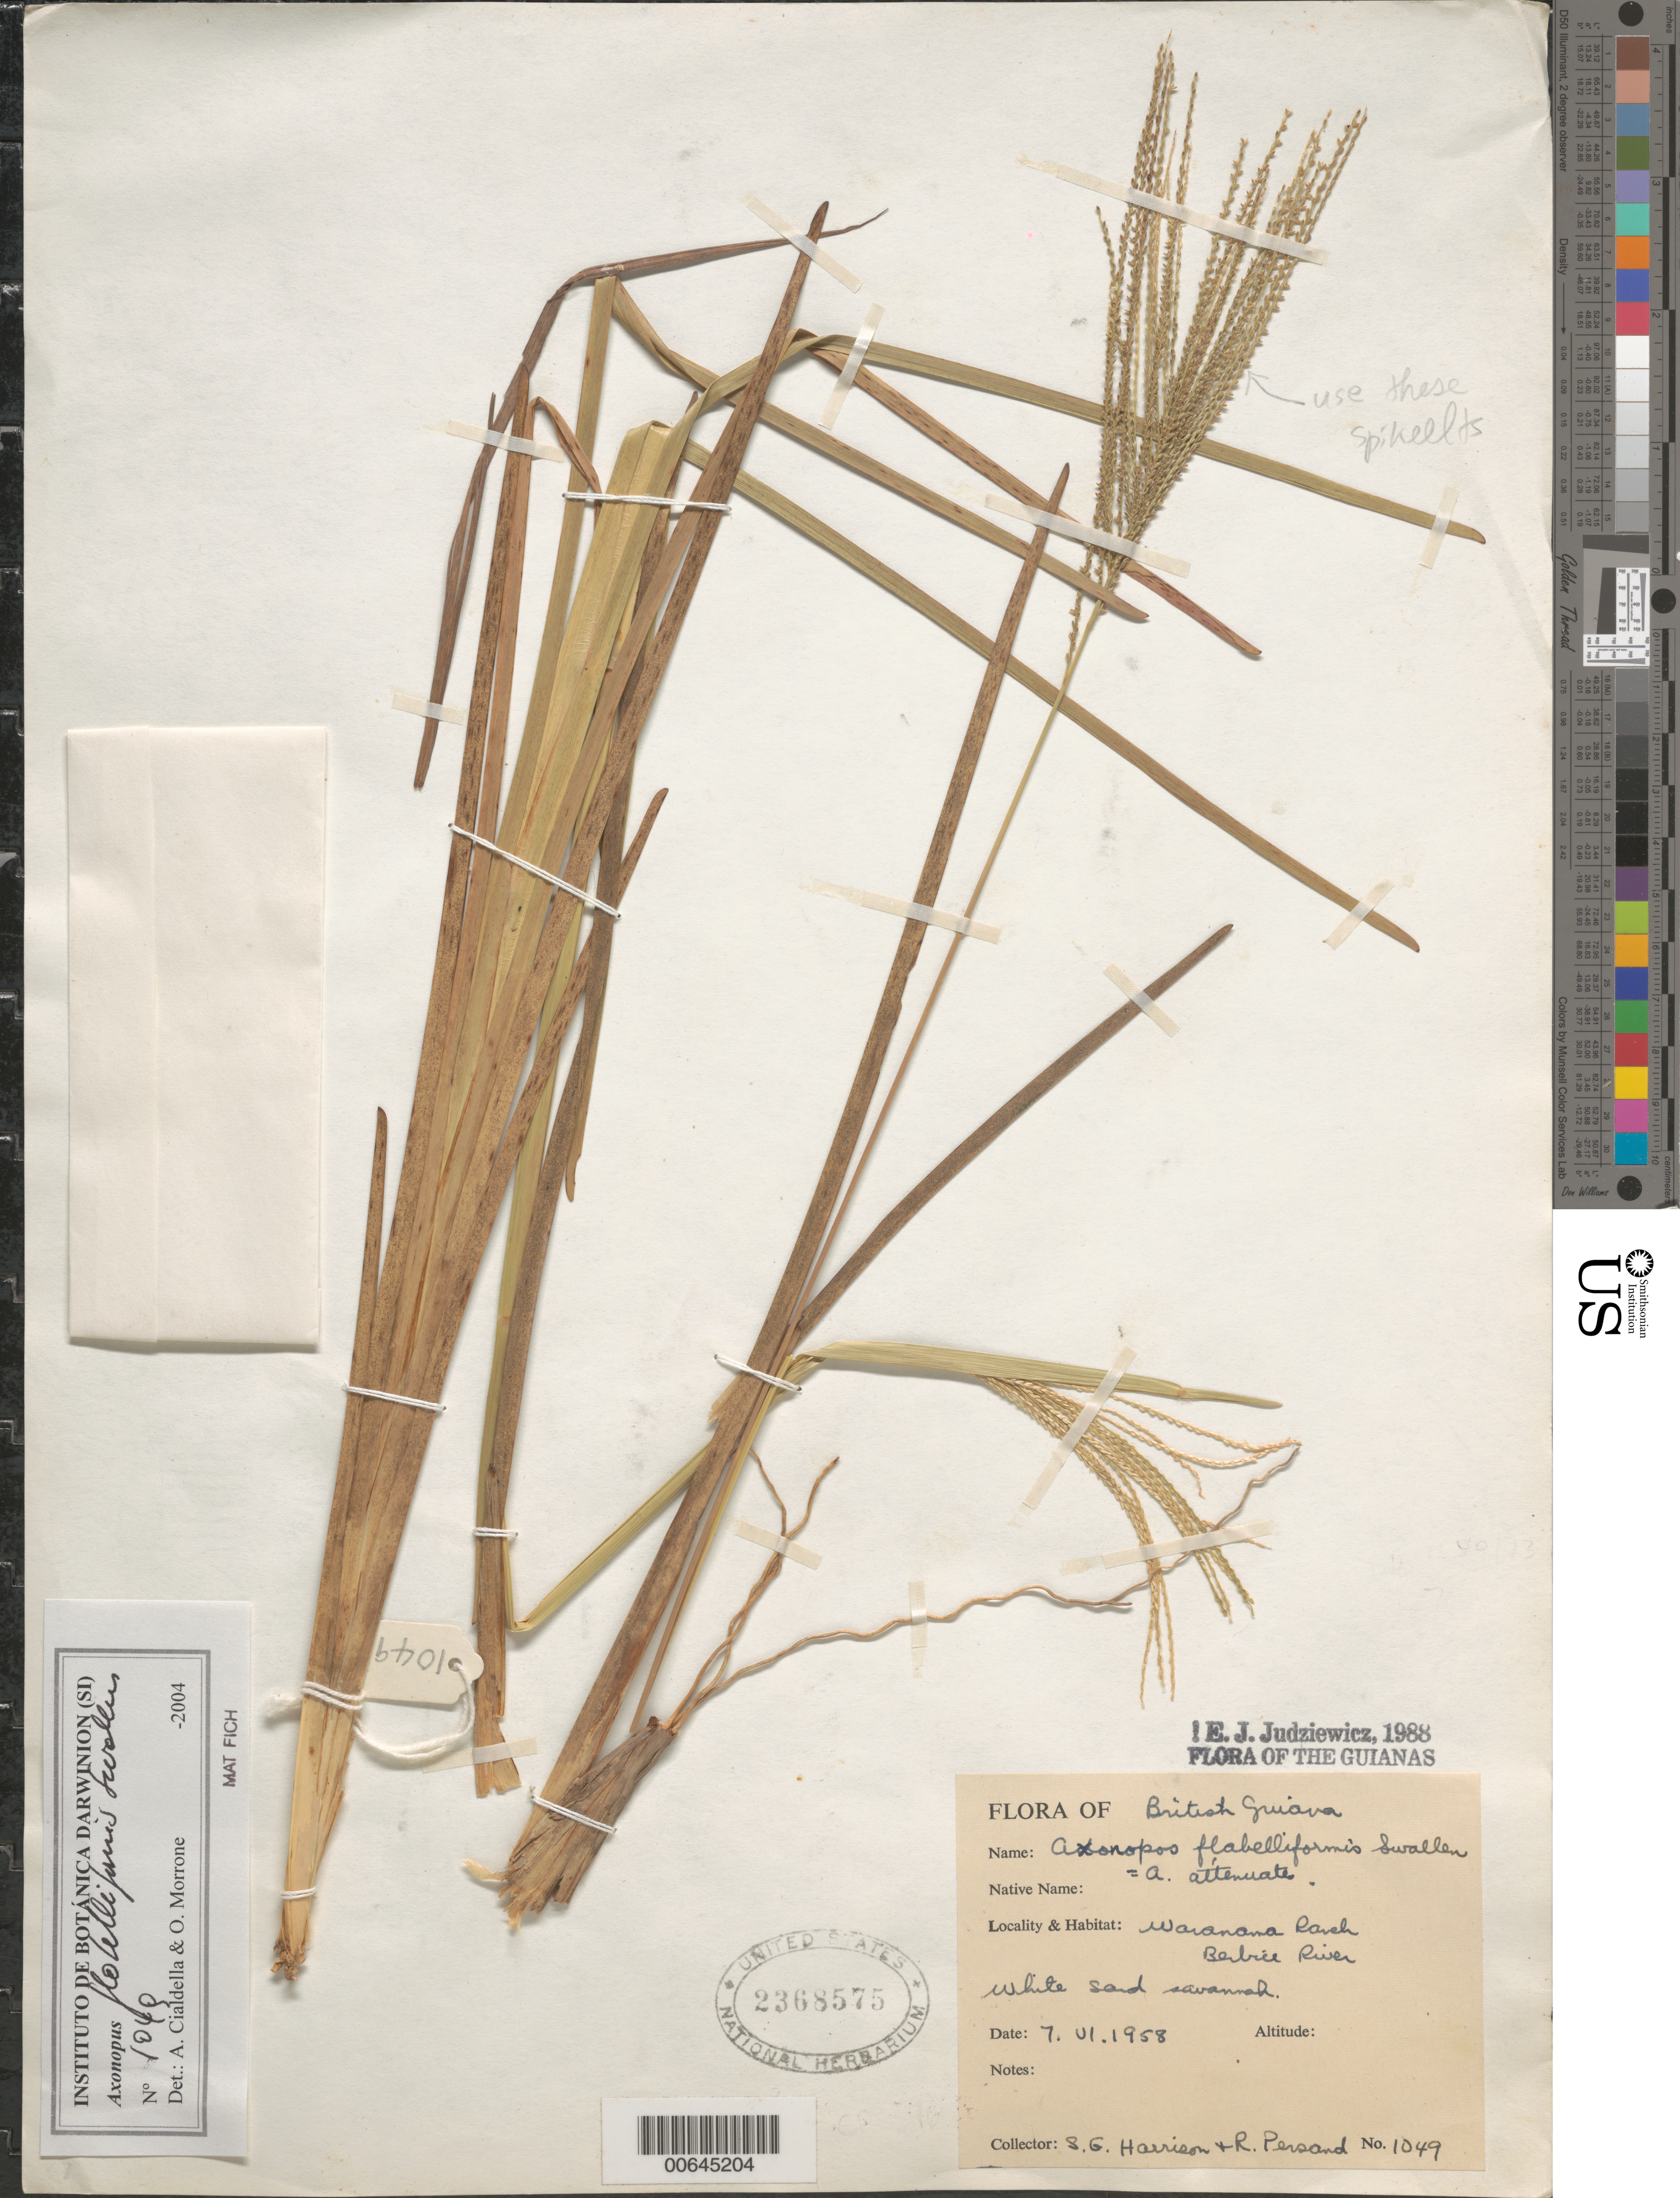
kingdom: Plantae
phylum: Tracheophyta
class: Liliopsida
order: Poales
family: Poaceae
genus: Axonopus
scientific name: Axonopus flabelliformis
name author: Swallen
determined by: Judziewicz, E. J.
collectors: S. G. Harrison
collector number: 1049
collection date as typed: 7-Jun-58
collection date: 1958-06-07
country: Guyana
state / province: Mahaica-Berbice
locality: Waramana Ranch, Berbice River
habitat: White sand savanna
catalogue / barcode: US 2368575